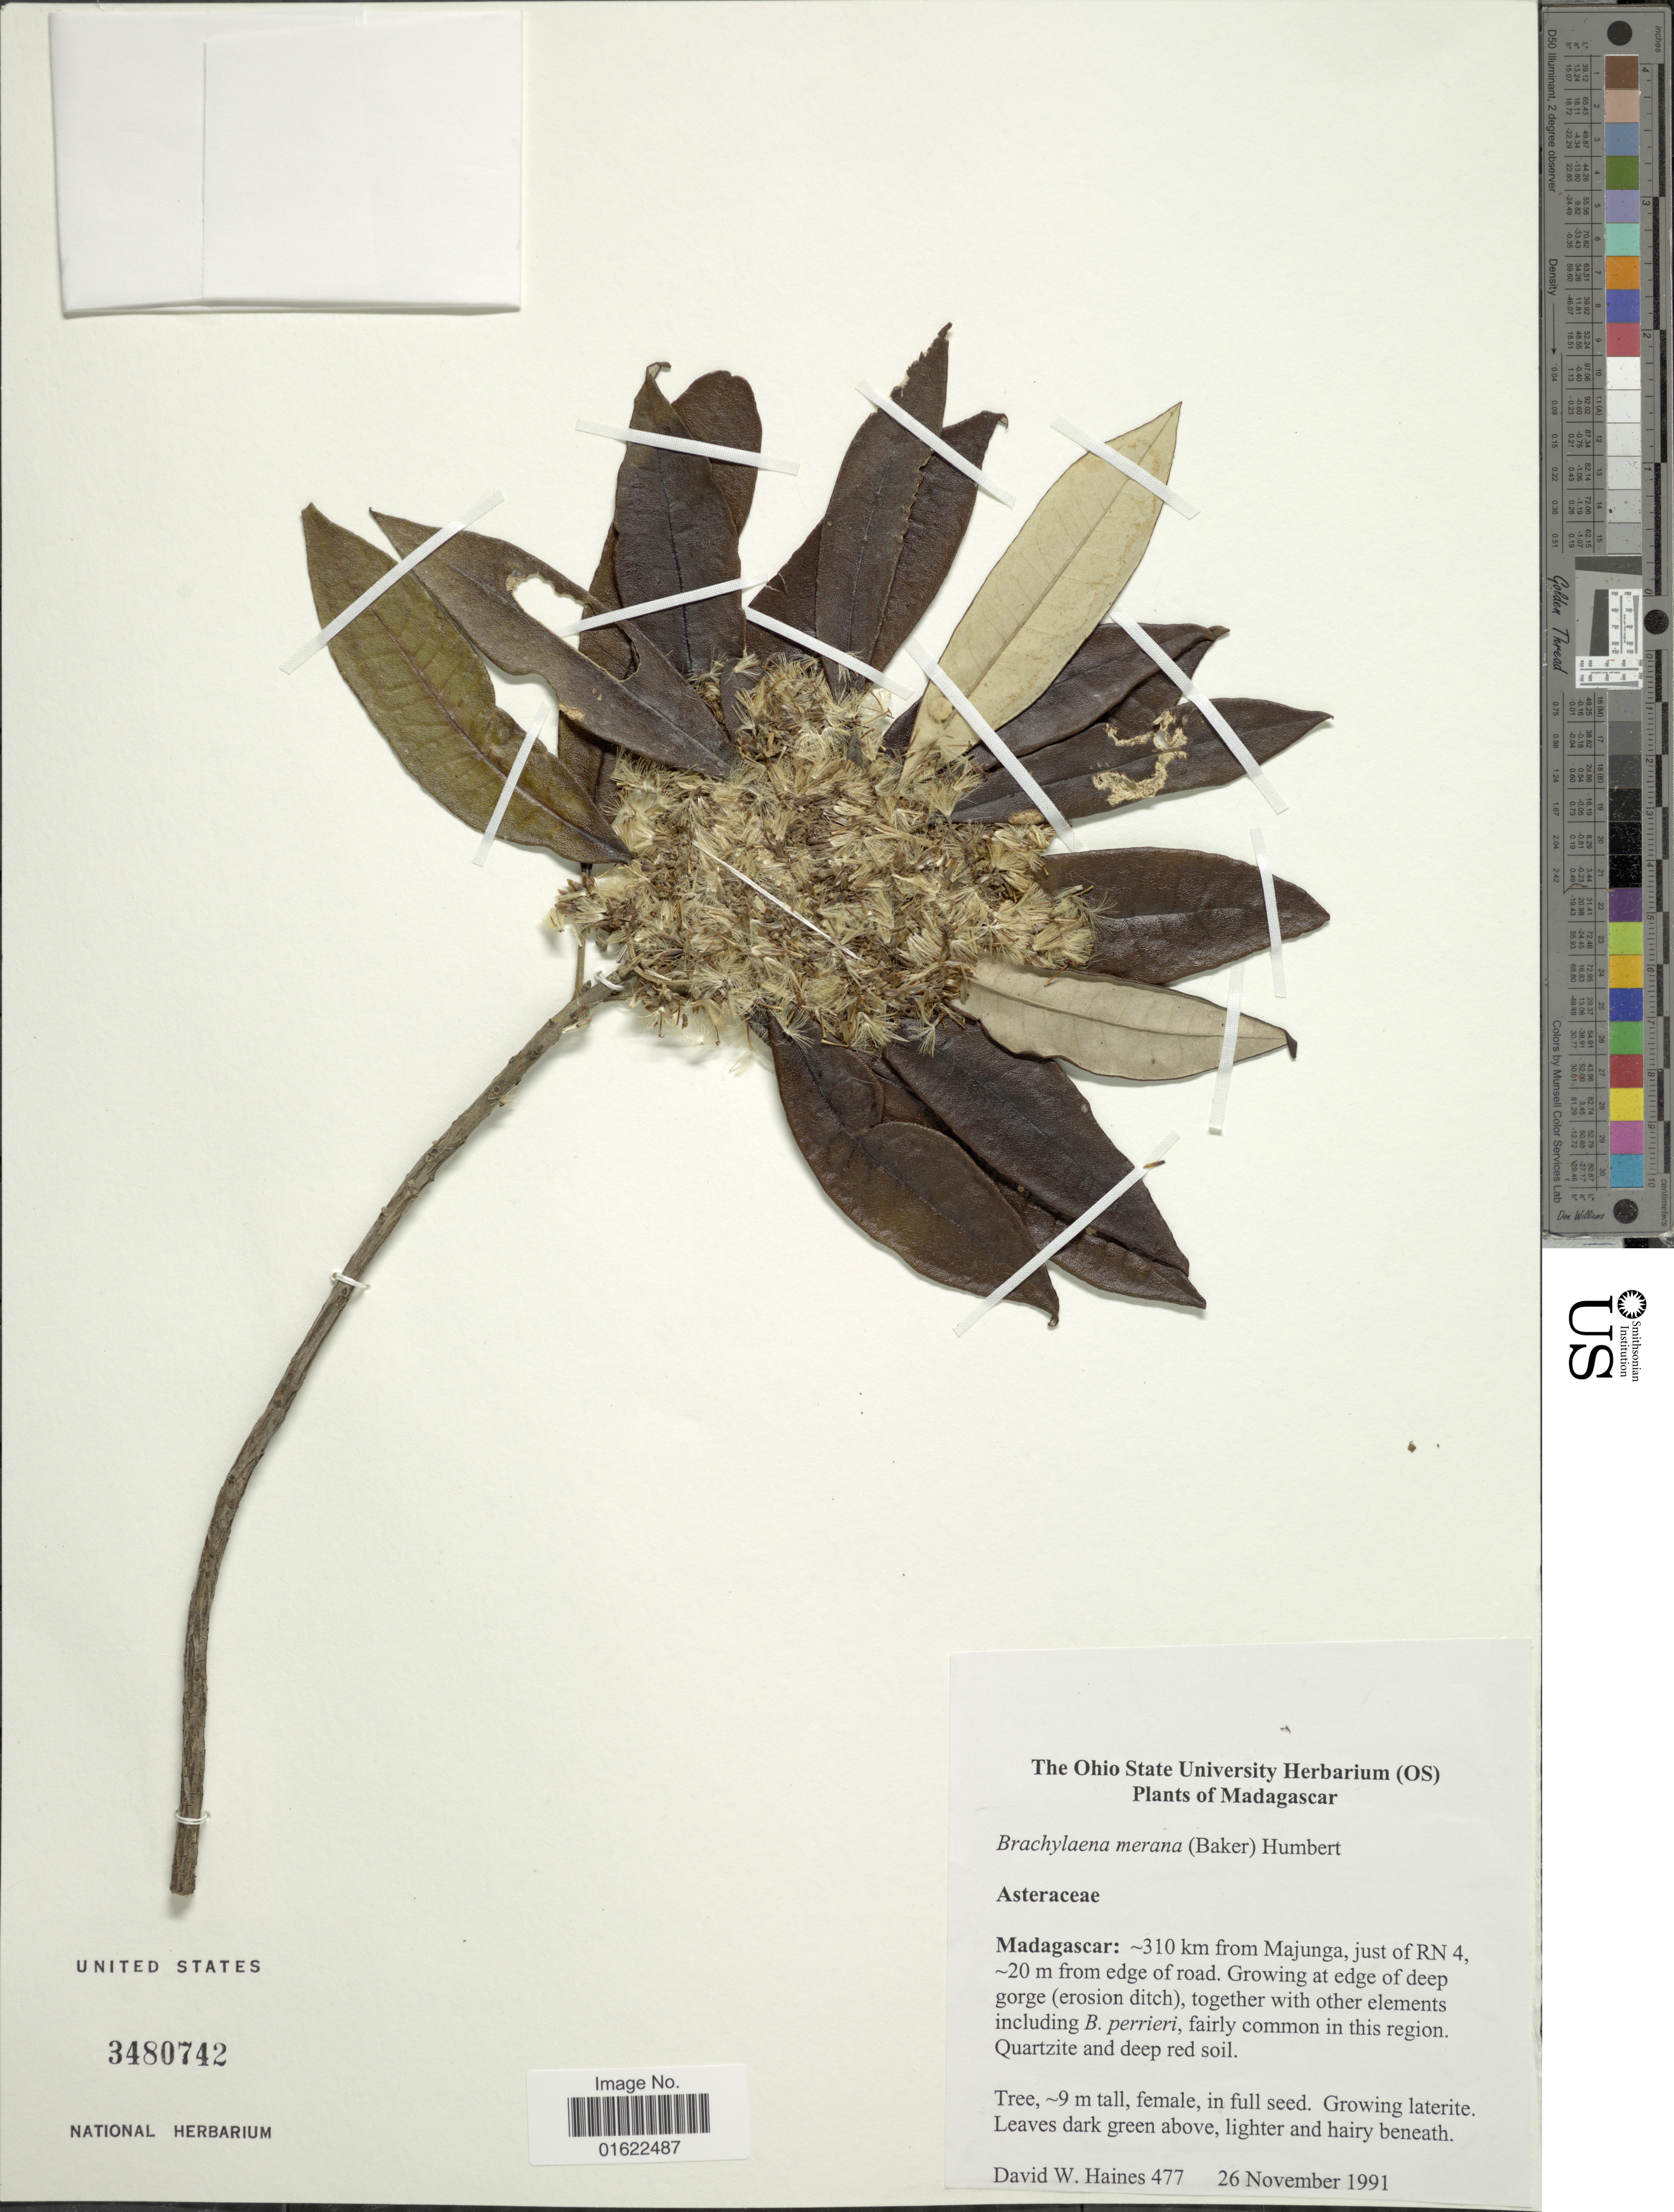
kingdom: Plantae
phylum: Tracheophyta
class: Magnoliopsida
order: Asterales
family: Asteraceae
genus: Brachylaena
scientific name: Brachylaena merana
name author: Humbert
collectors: D. Haines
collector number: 477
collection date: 1991-11-26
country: Madagascar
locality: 310 km from Majunga, just of RN 4, 20 m from edge of road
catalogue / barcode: US 3480742